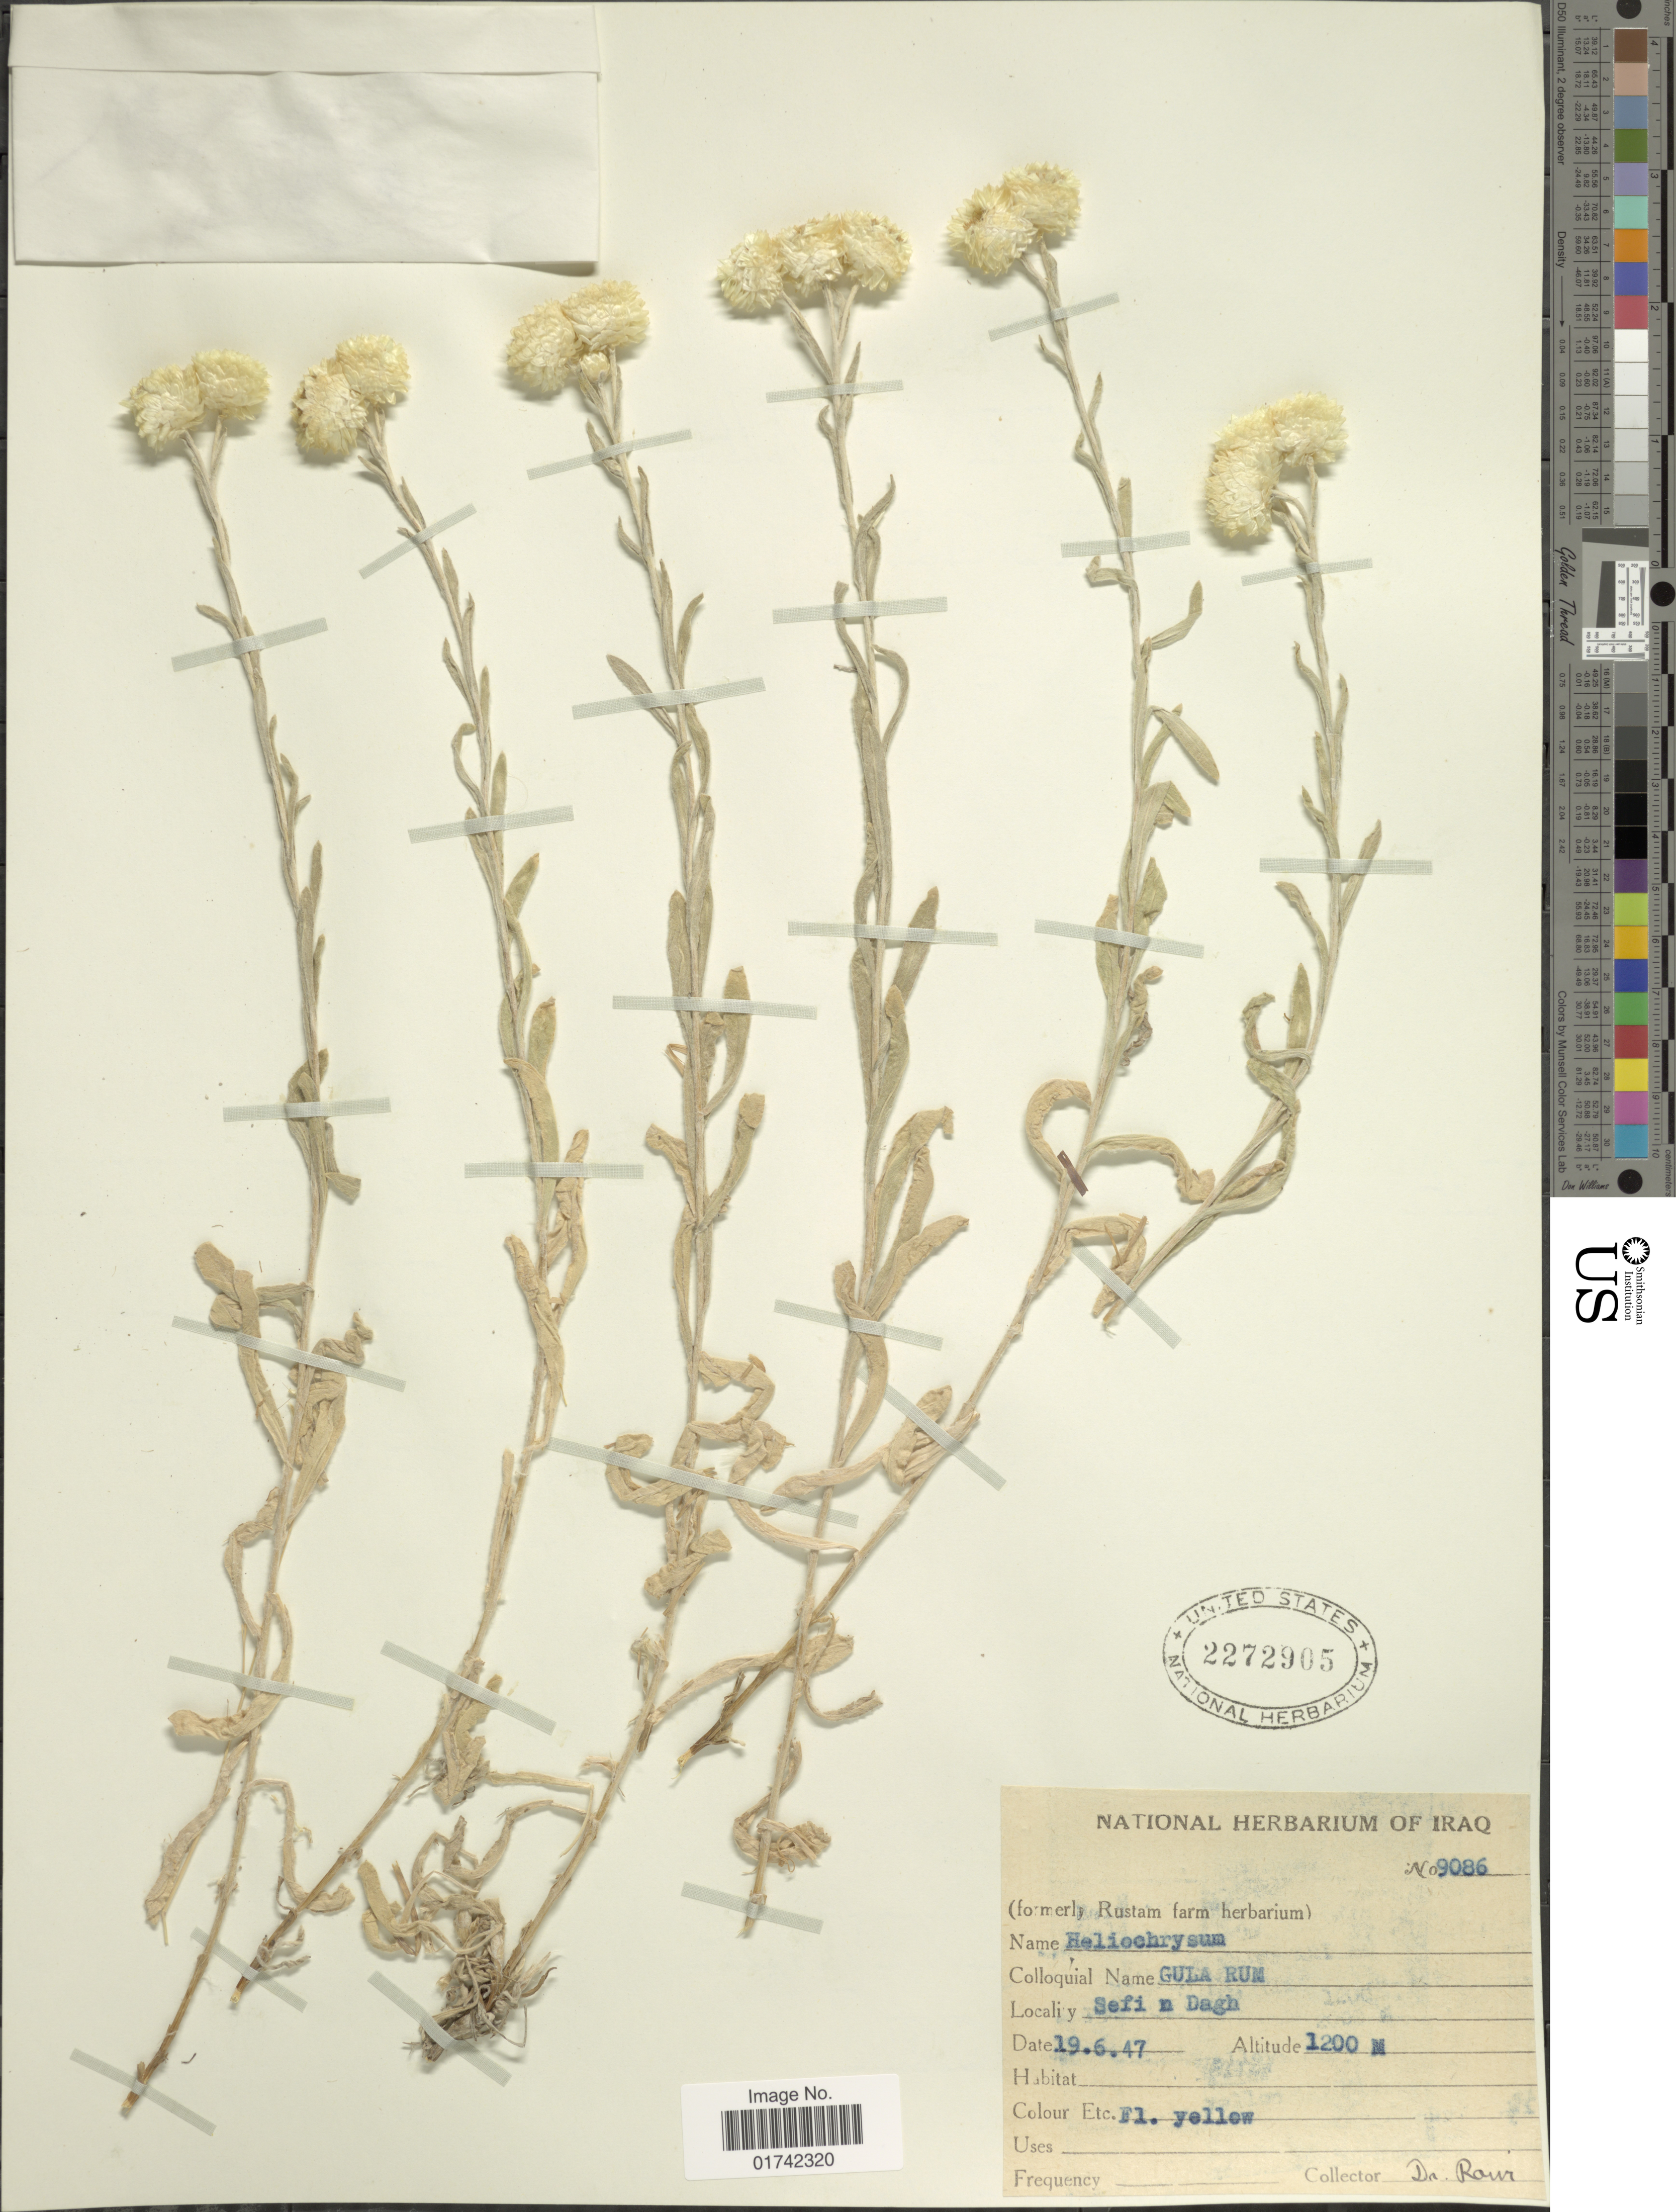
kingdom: Plantae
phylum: Tracheophyta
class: Magnoliopsida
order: Asterales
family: Asteraceae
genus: Helichrysum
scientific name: Helichrysum sp.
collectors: -. Rawi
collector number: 9086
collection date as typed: Transcribed d/m/y: 19/6/47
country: Iraq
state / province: Arbīl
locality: Sefi n Dagh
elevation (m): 1200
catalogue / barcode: US 2272905